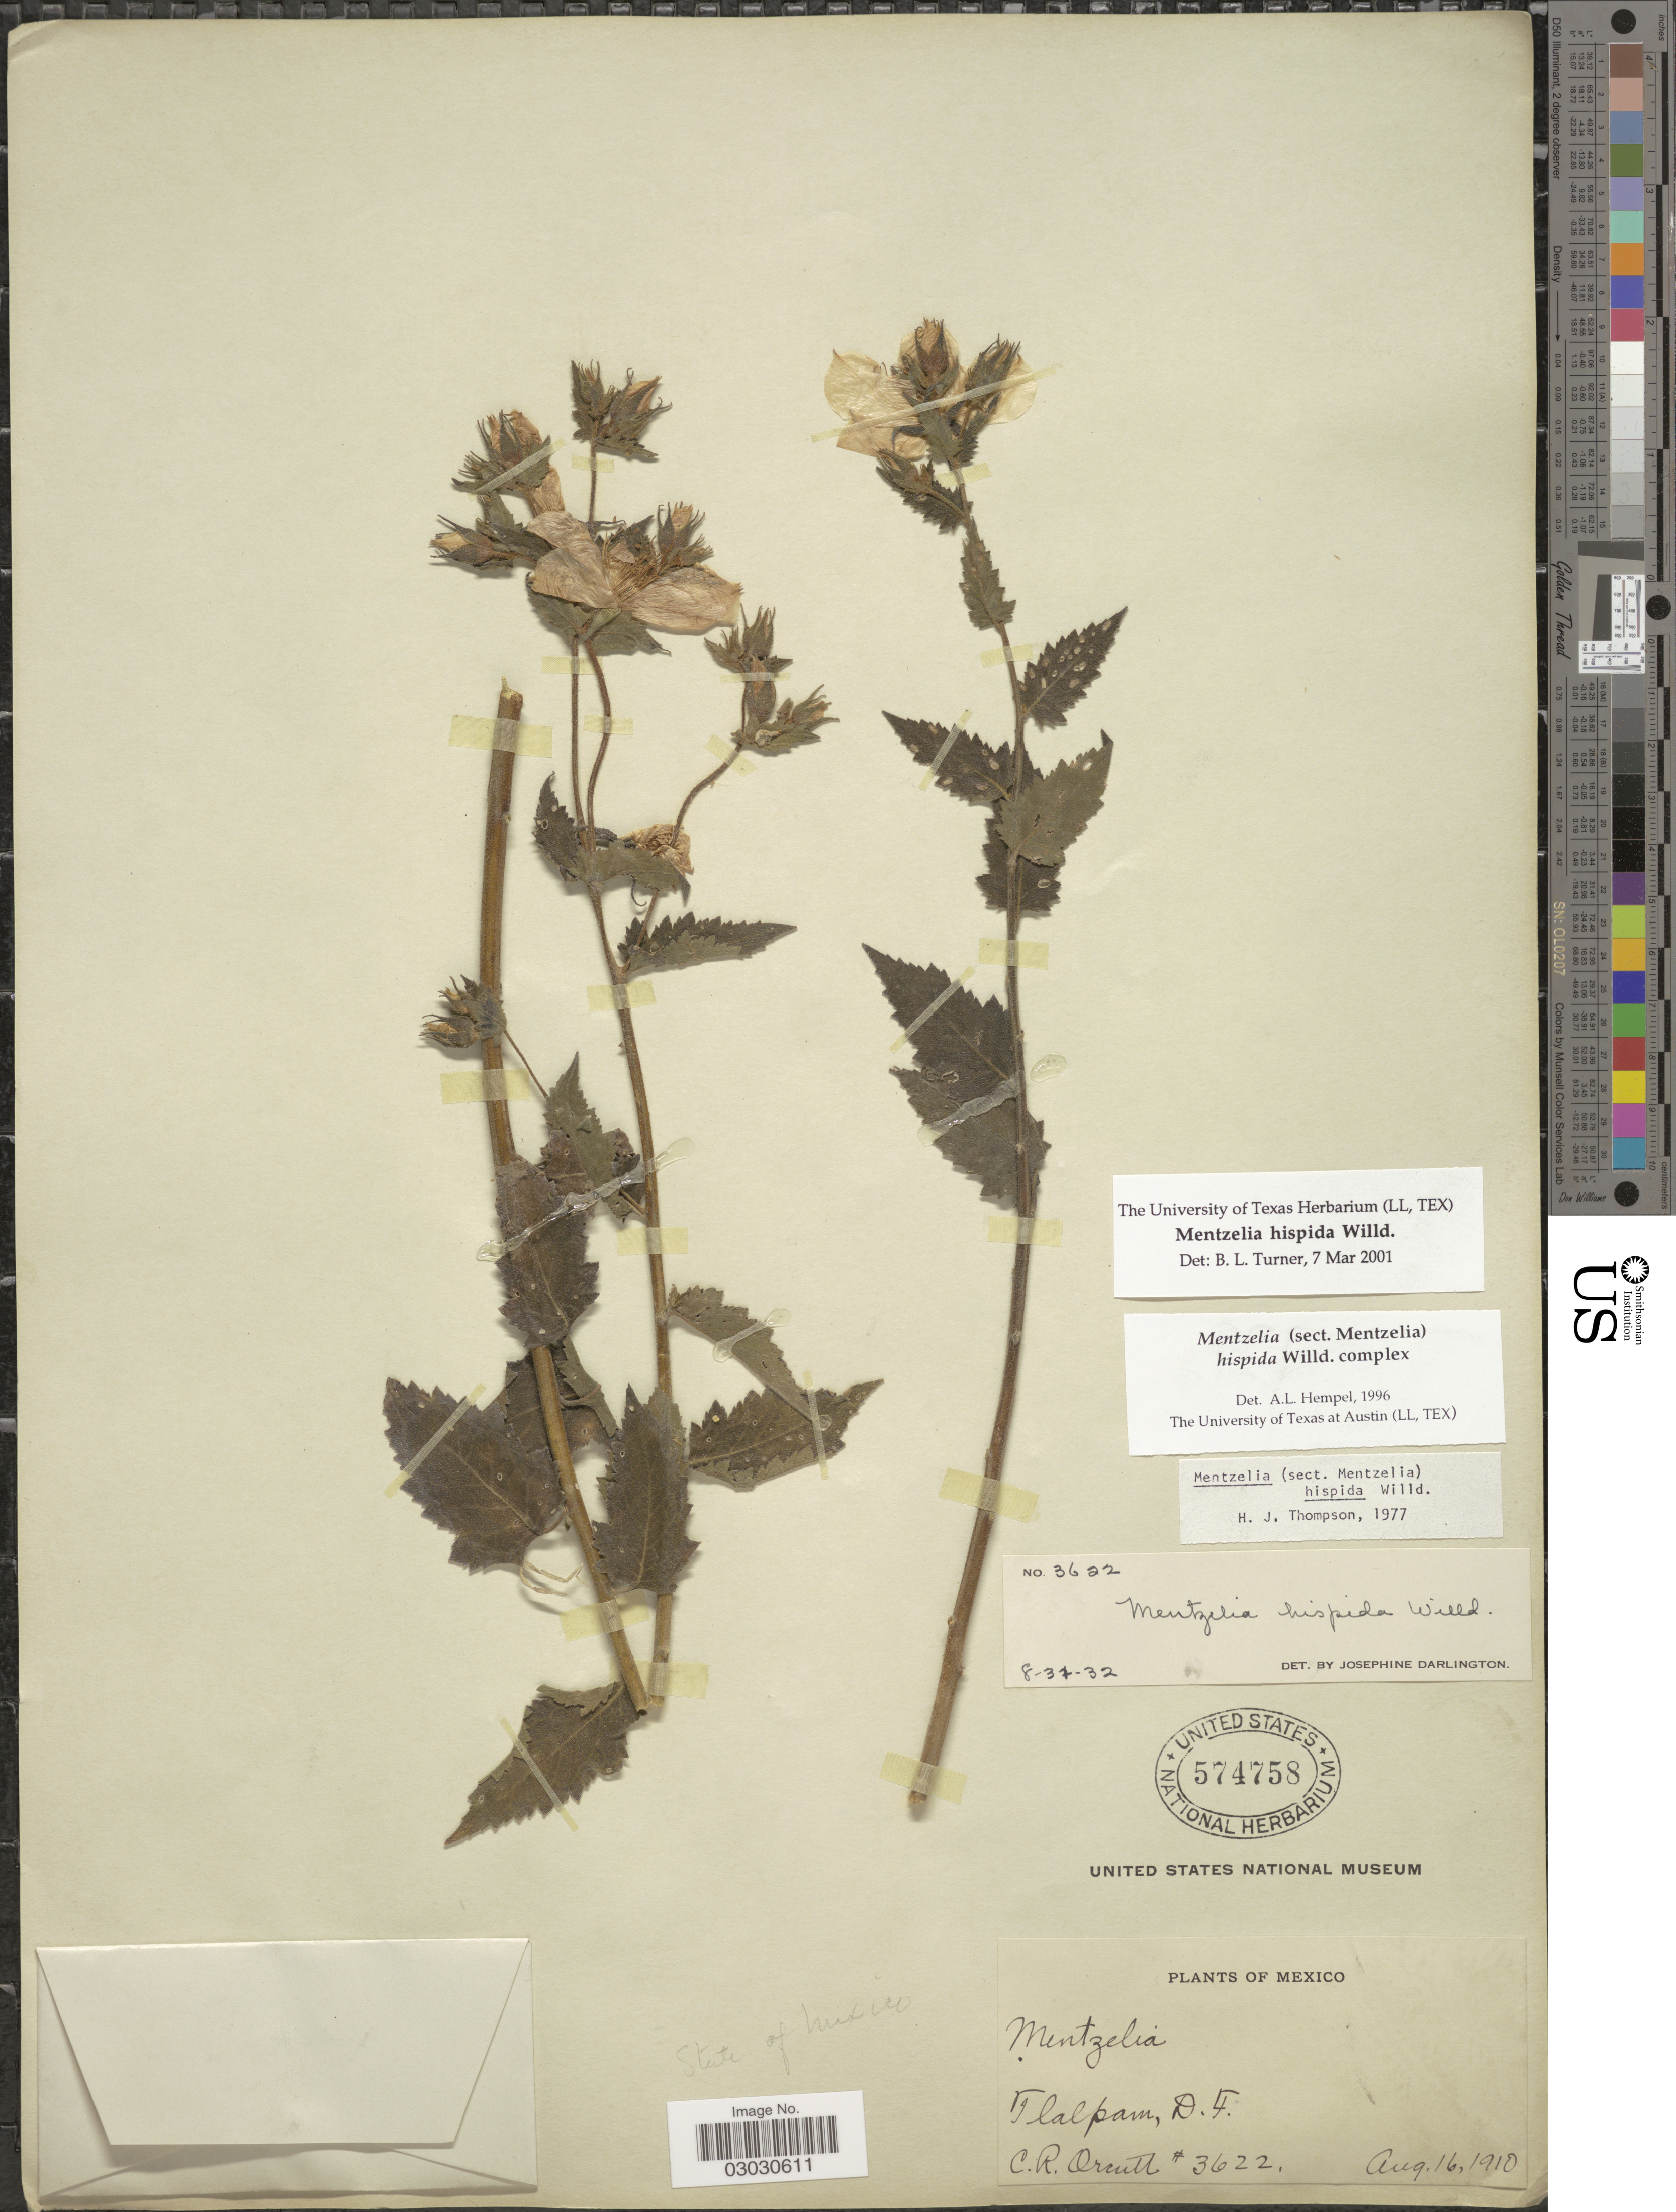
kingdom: Plantae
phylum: Tracheophyta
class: Magnoliopsida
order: Cornales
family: Loasaceae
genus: Mentzelia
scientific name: Mentzelia hispida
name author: Willd.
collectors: C. R. Orcutt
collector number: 3622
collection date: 1910-08-16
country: Mexico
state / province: Distrito Federal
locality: Tlalpam, D. F.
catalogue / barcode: US 574758